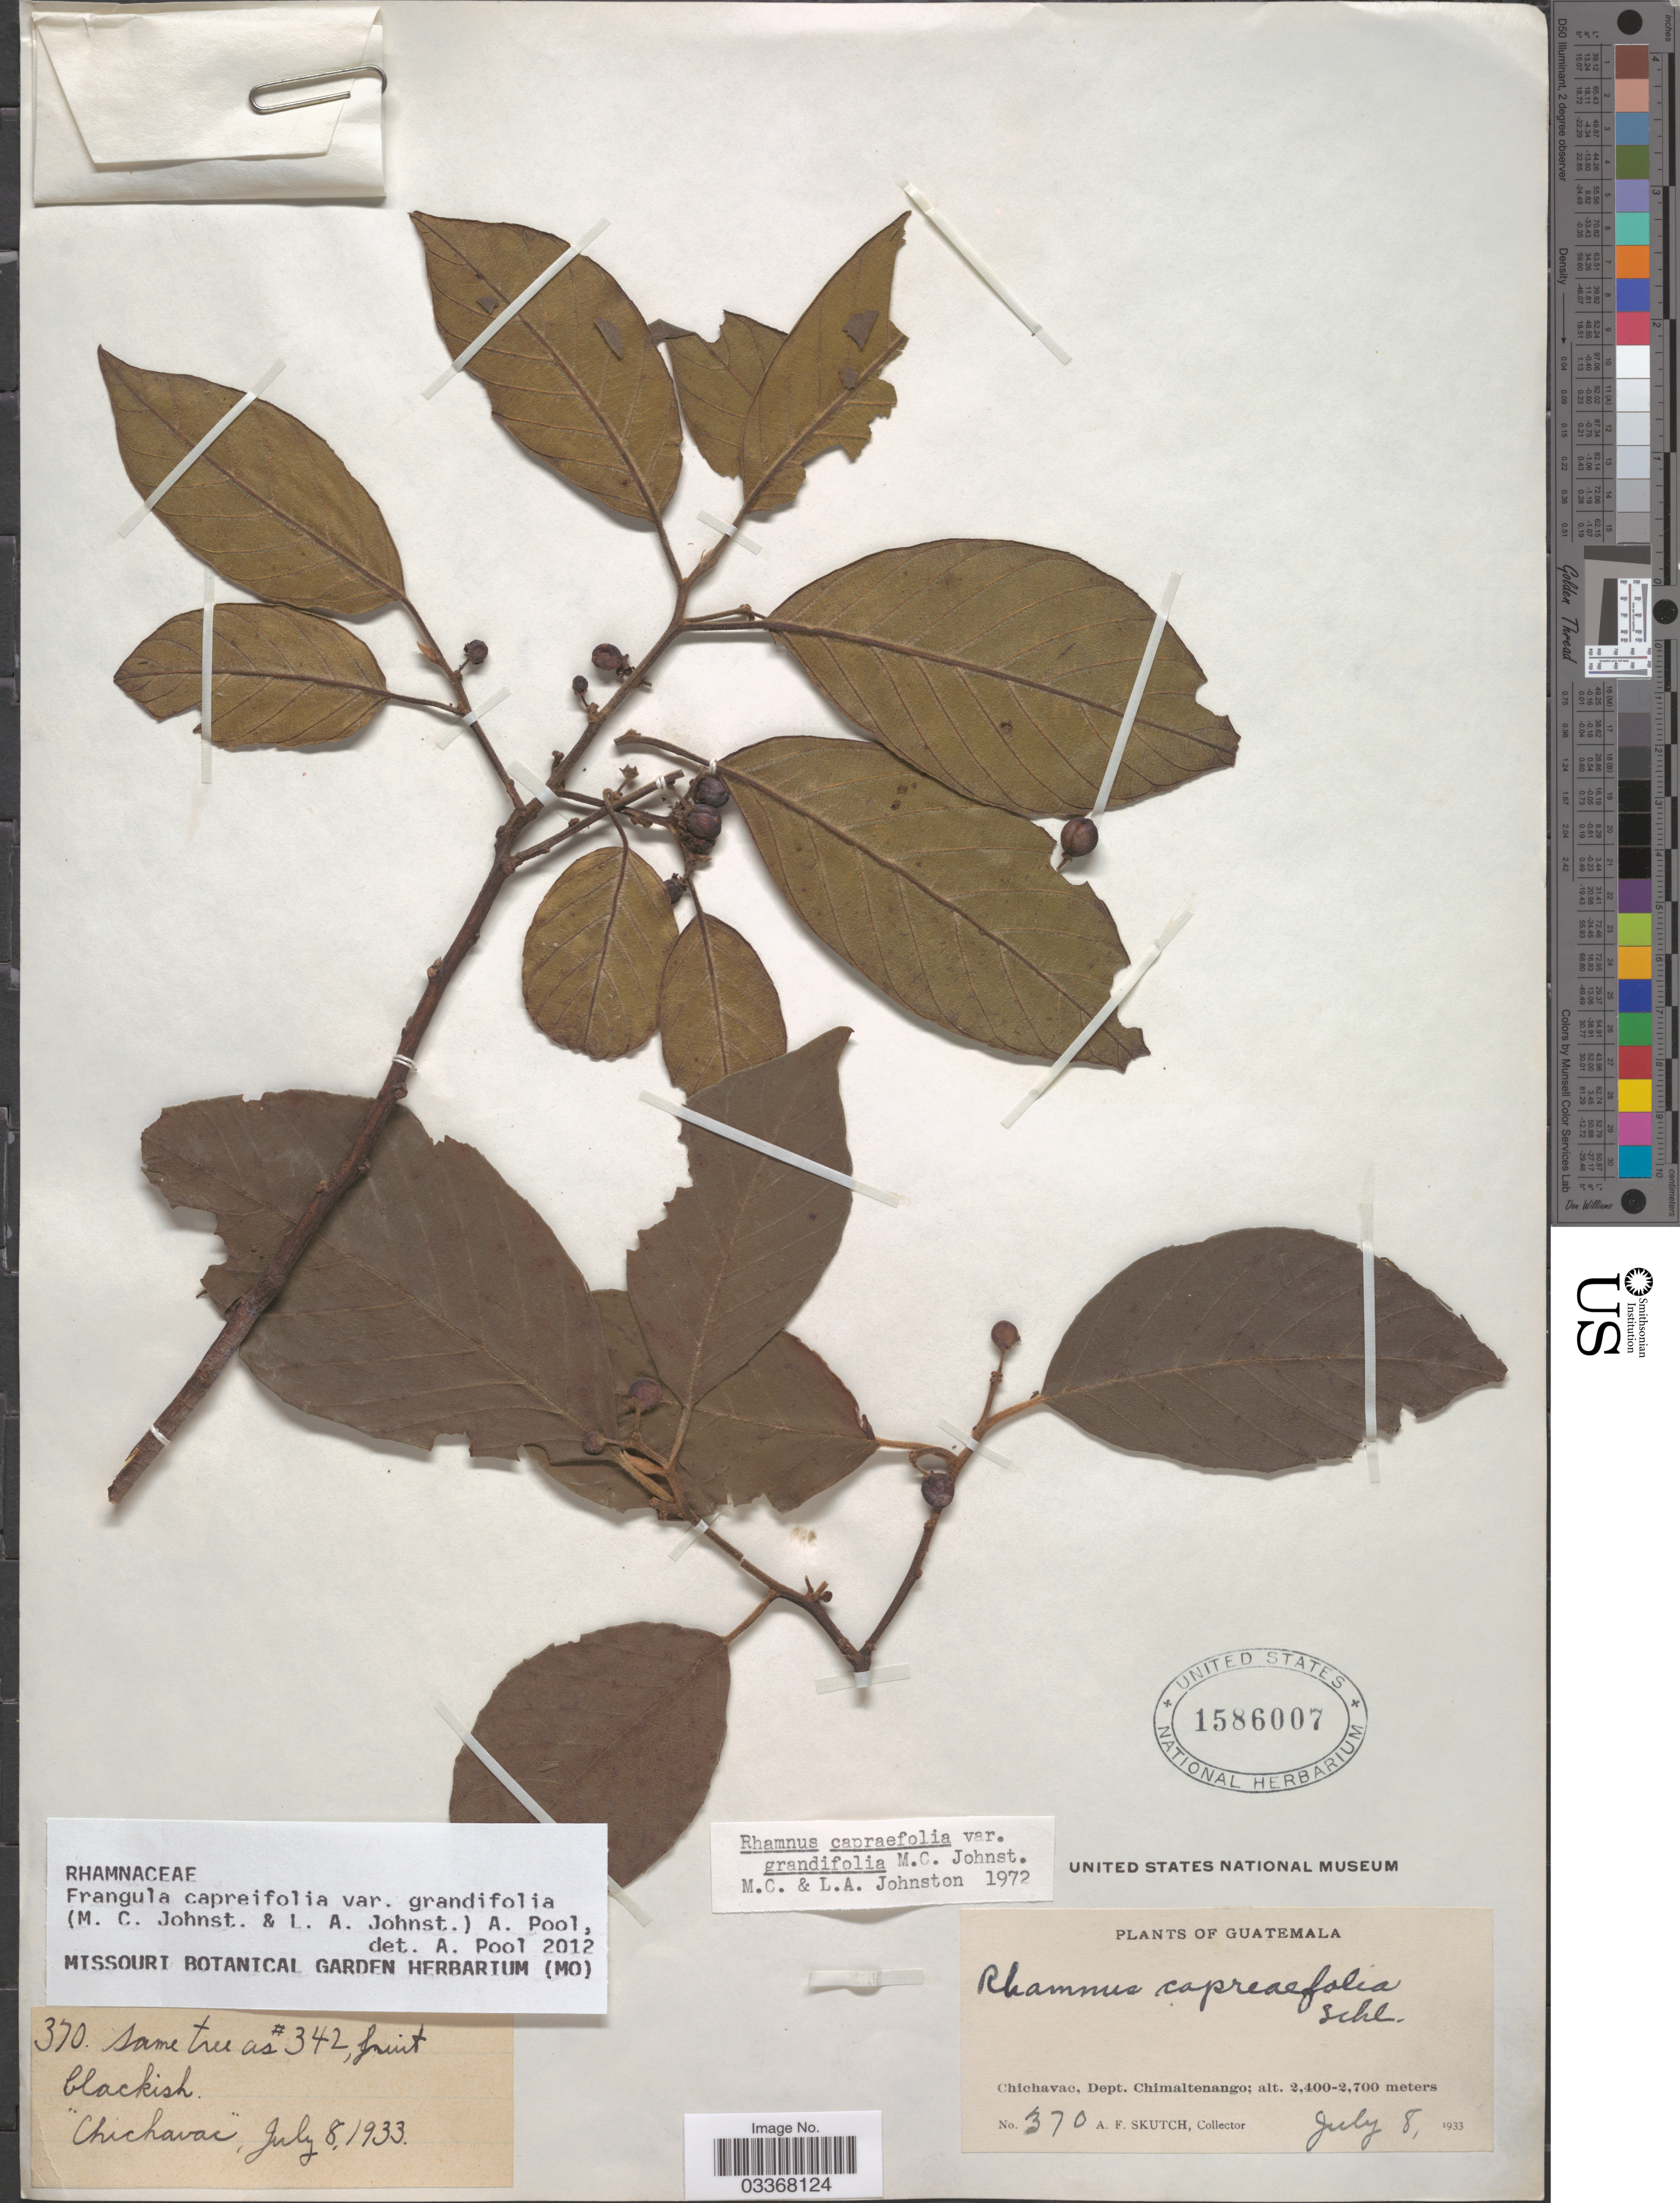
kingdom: Plantae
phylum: Tracheophyta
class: Magnoliopsida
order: Rosales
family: Rhamnaceae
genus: Frangula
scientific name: Frangula capreifolia var. grandifolia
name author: (M.C. Johnst. & L.A. Johnst.) A. Pool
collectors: A. F. Skutch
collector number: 370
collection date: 1933-07-08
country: Guatemala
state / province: Chimaltenango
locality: Chichavac, Dept. Chimaltenango.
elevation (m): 2400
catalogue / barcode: US 1586007